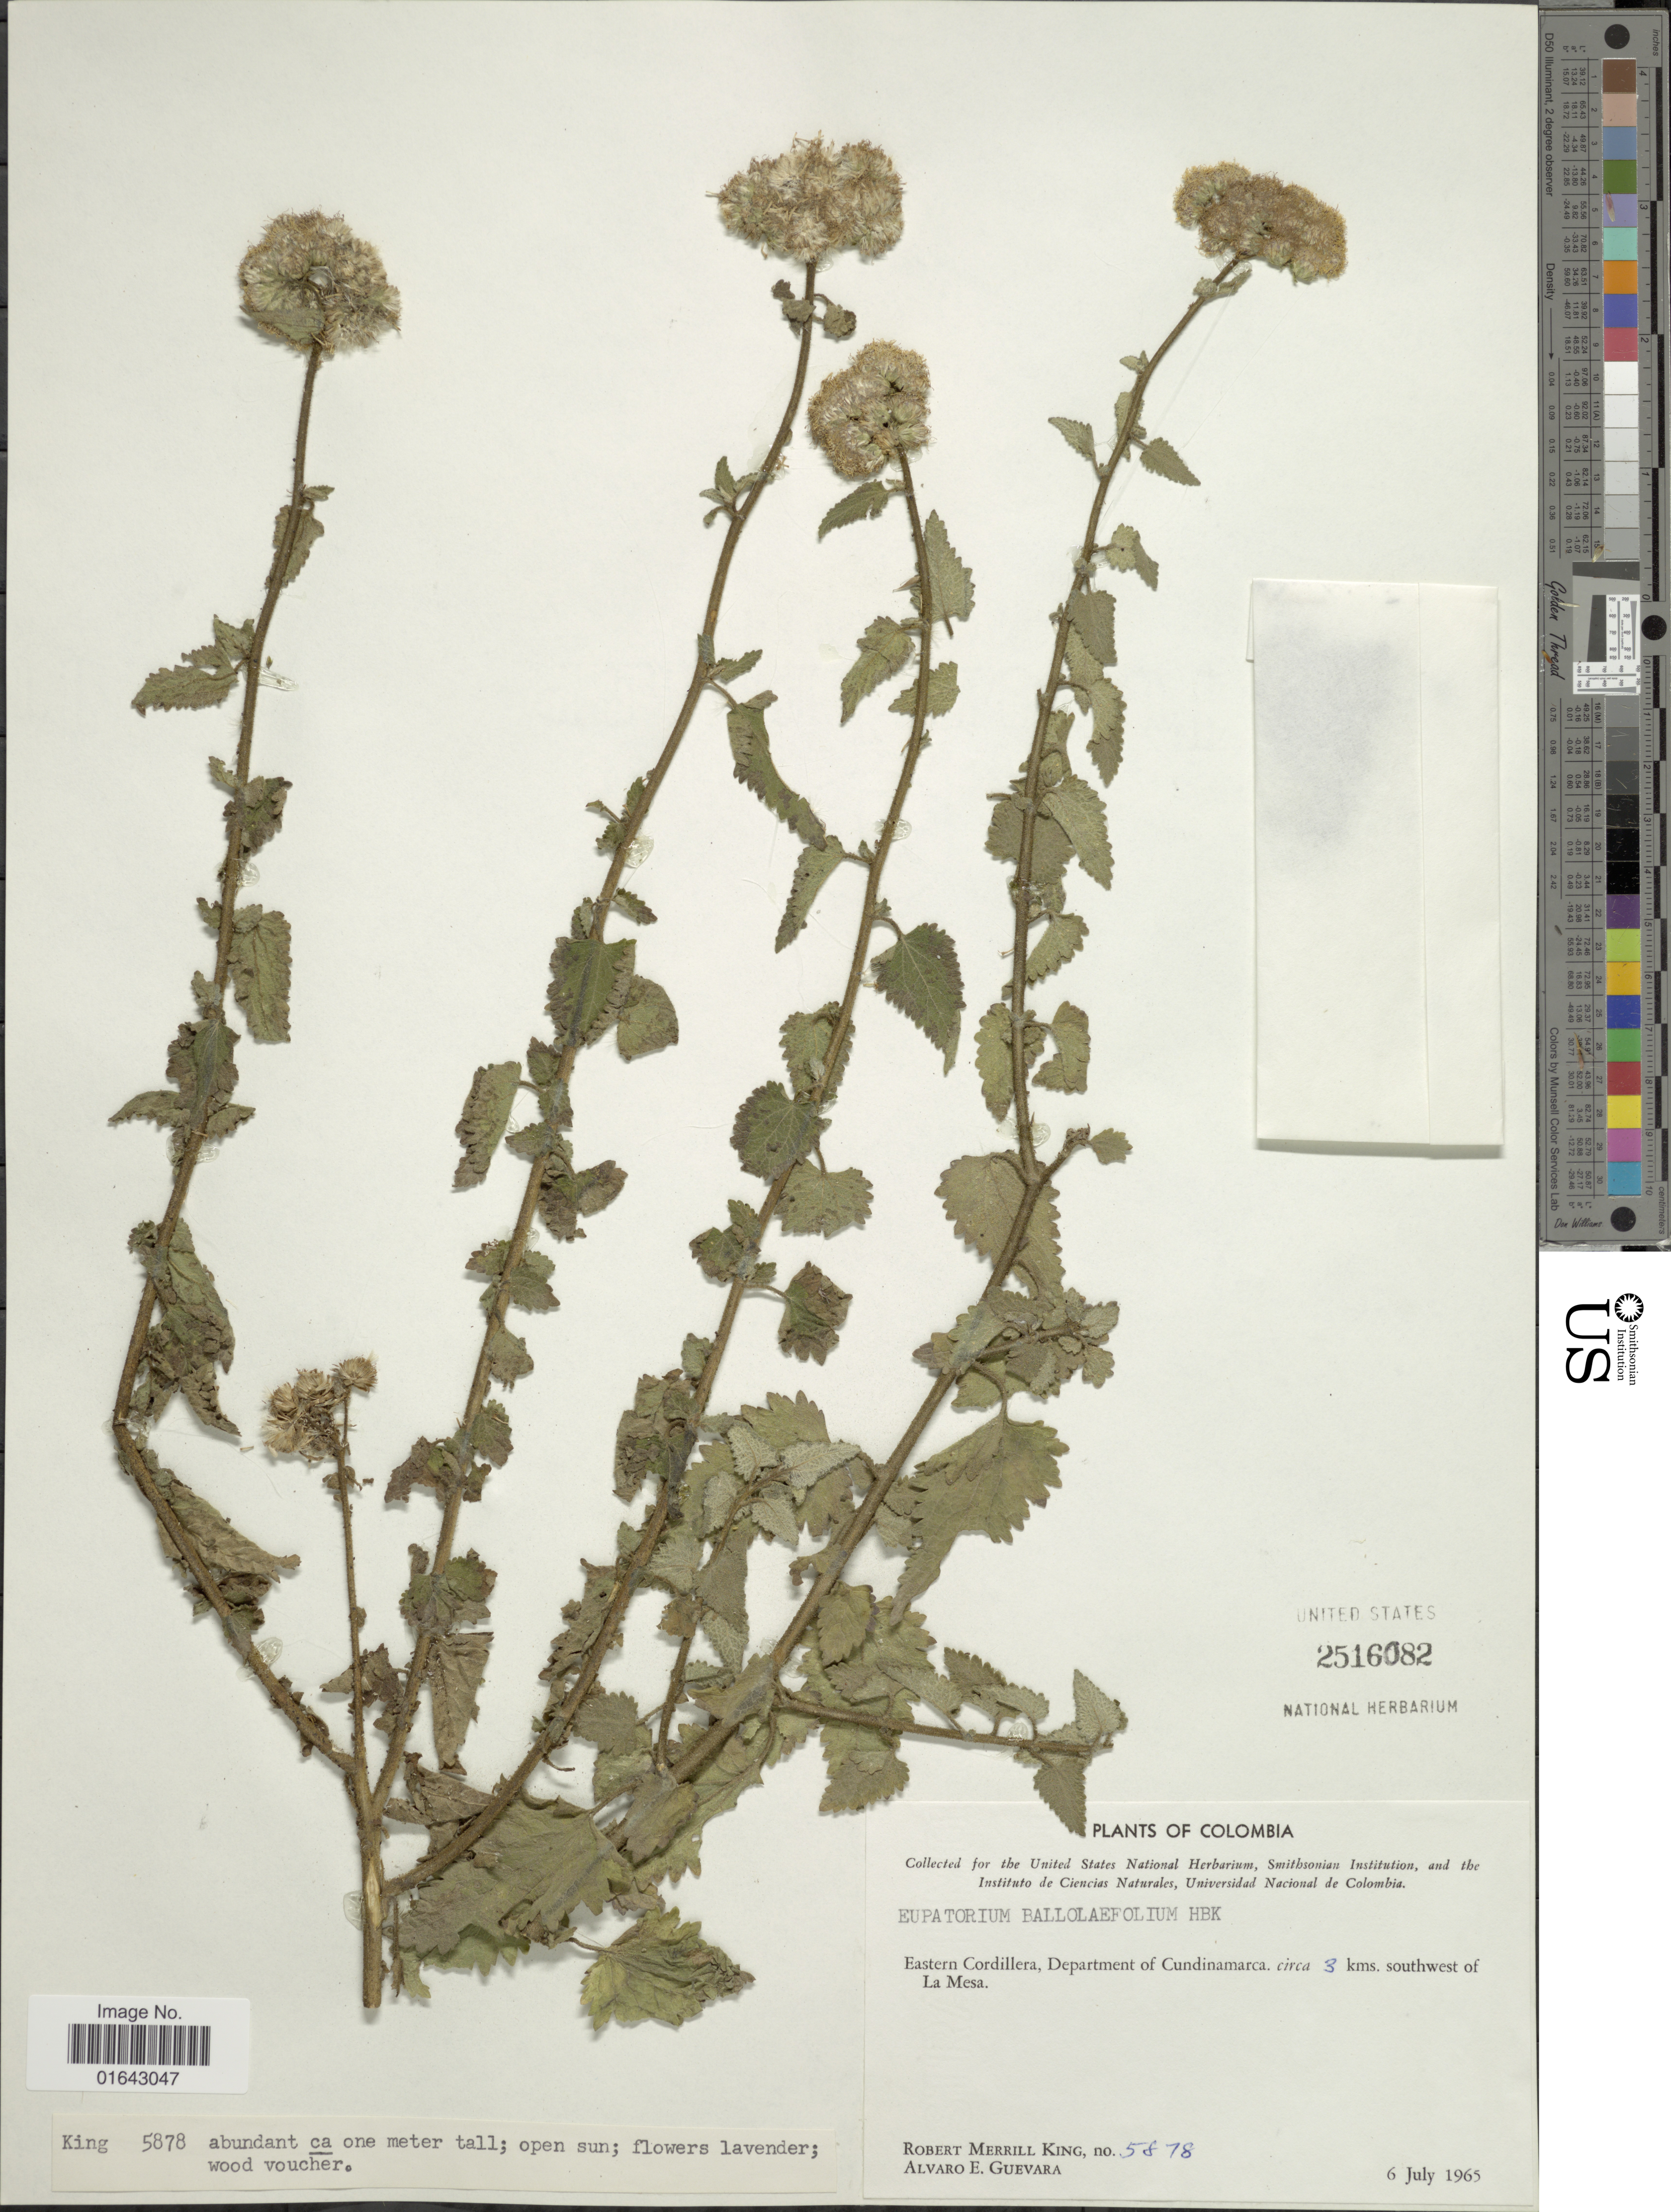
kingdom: Plantae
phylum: Tracheophyta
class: Magnoliopsida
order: Asterales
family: Asteraceae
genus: Conocliniopsis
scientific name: Conocliniopsis prasiifolia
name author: (DC.) R.M. King & H. Rob.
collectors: R. M. King & A. E. Guevara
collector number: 5878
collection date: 1965-07-06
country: Colombia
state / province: Cundinamarca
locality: Eastern Cordillera, Department of Cundinamarca, circa 3 kms. southwest of La Mesa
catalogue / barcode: US 2516082